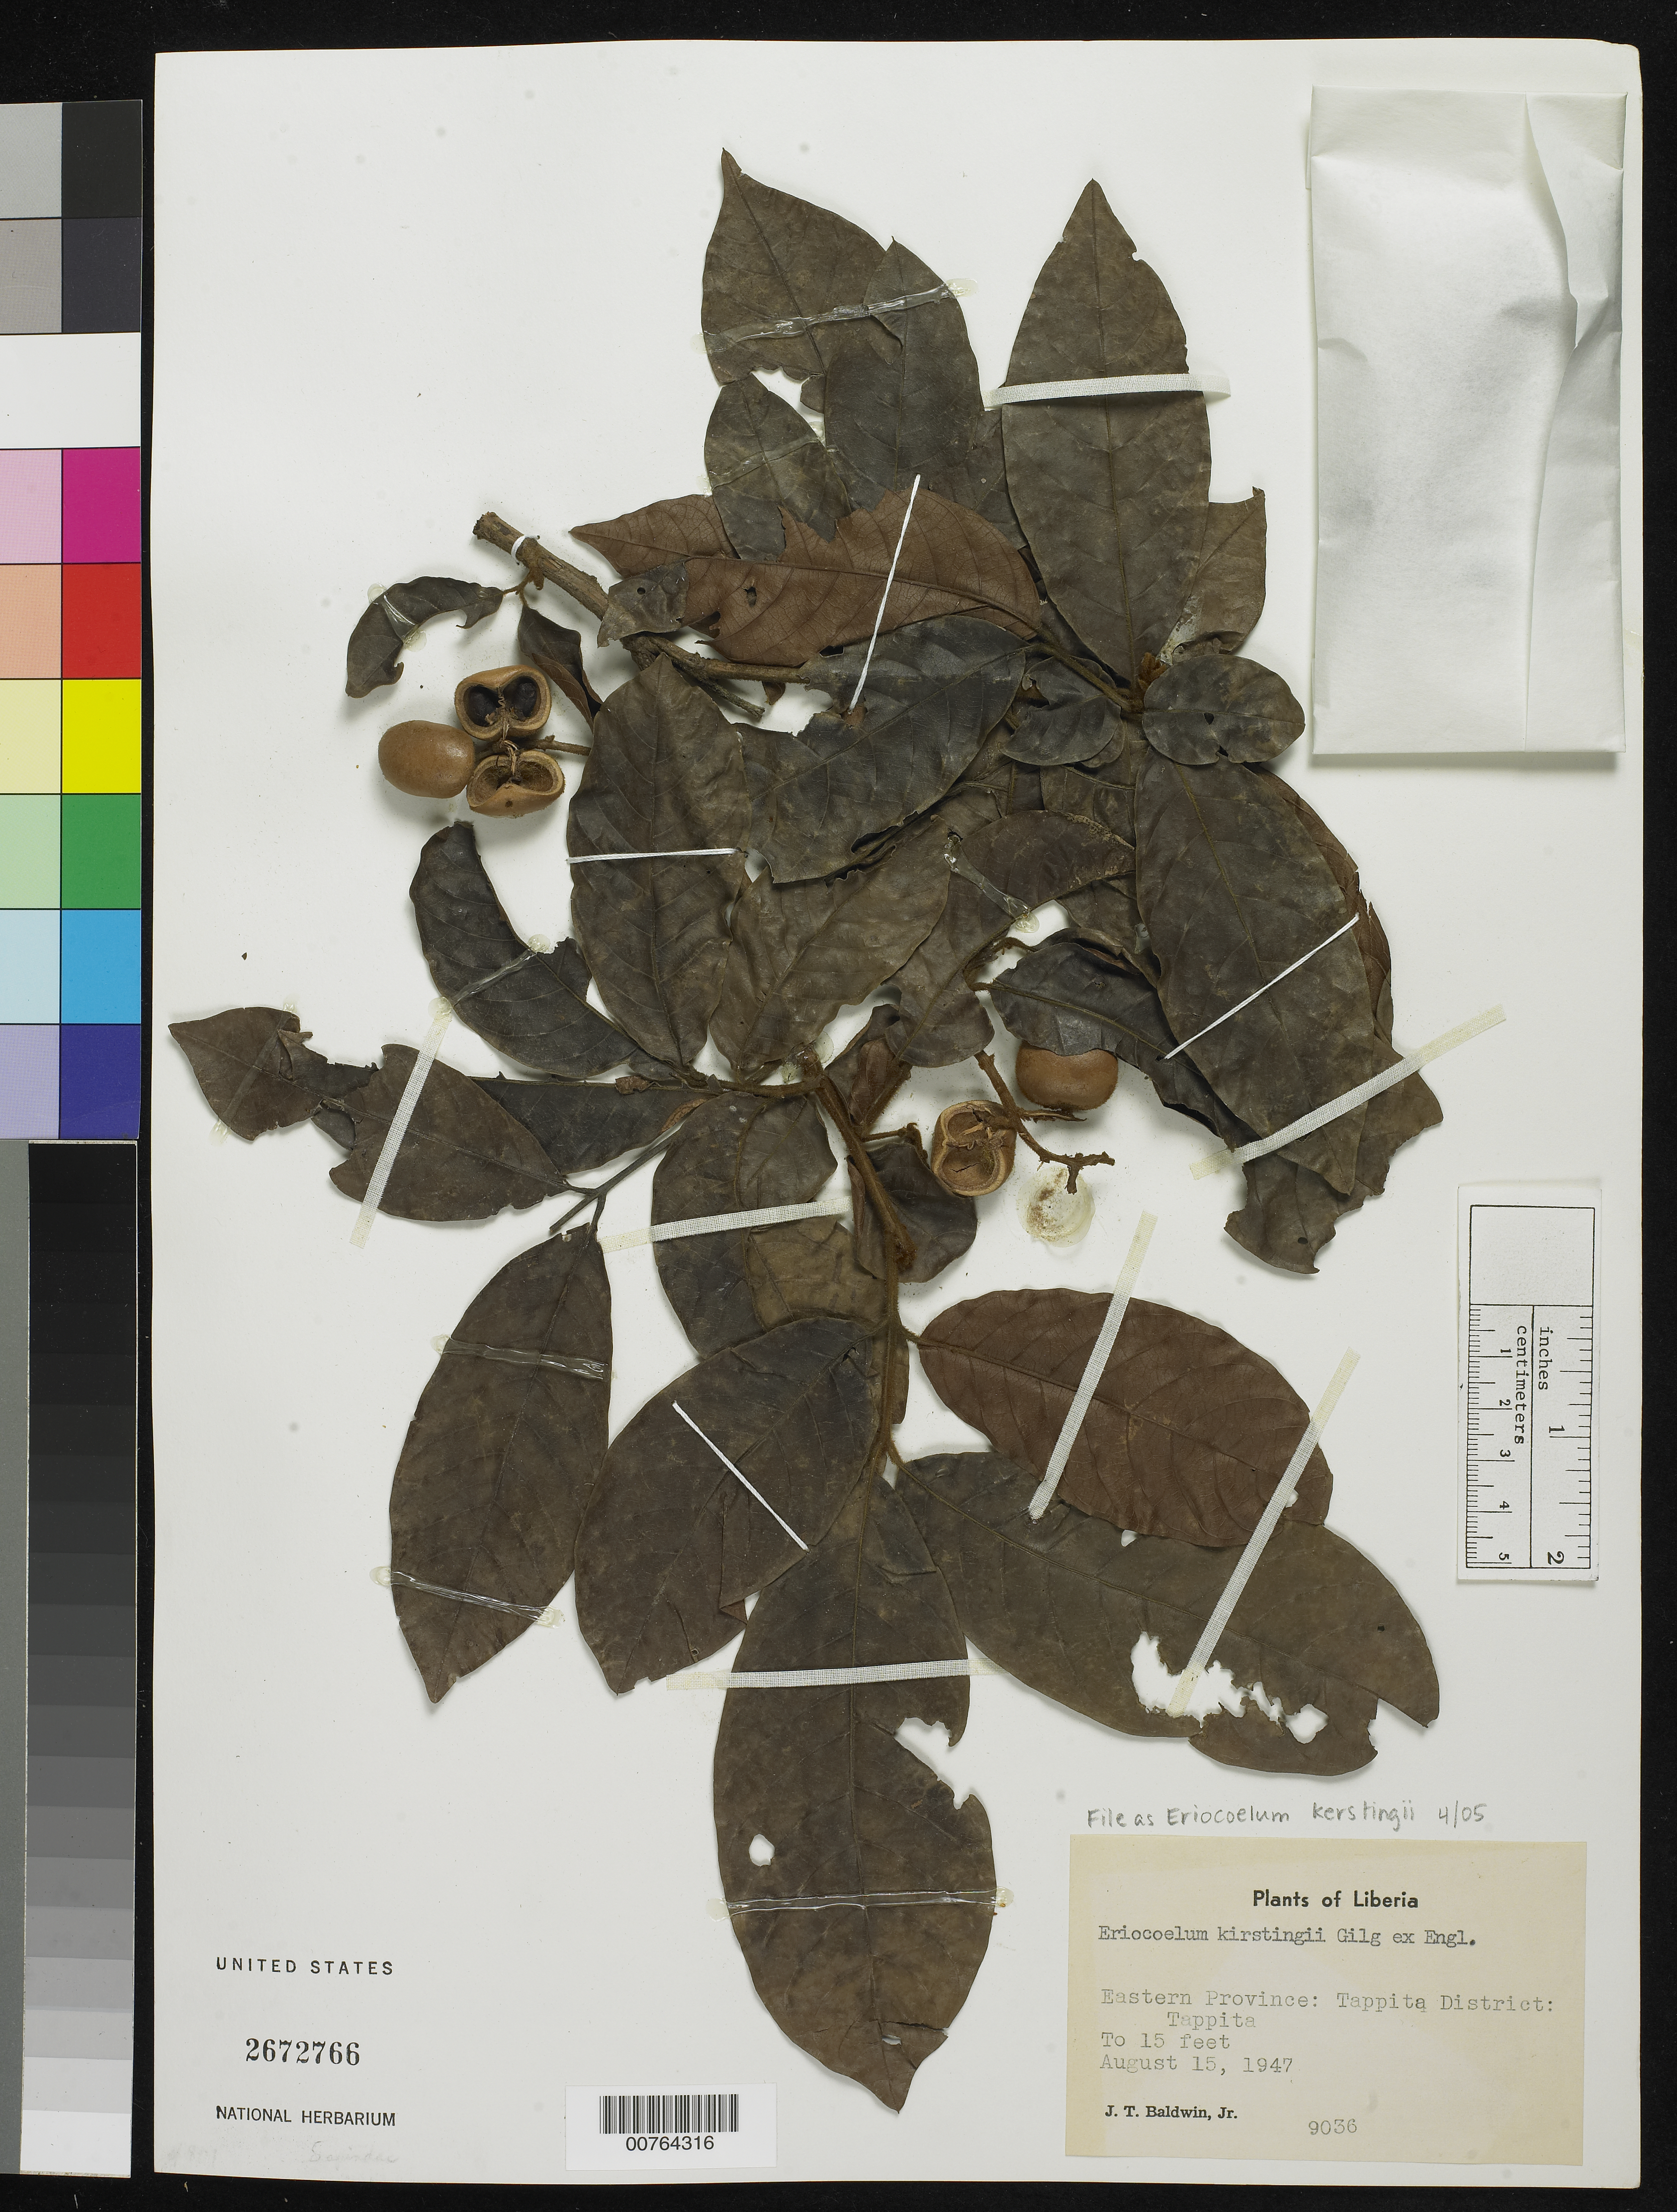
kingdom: Plantae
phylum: Tracheophyta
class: Magnoliopsida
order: Sapindales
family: Sapindaceae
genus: Eriocoelum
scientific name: Eriocoelum kerstingii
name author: Gilg ex Engl.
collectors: J. T. Baldwin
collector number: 9036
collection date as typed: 15 Aug 1947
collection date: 1947-08-15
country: Liberia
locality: Eastern Province: Tappita District: Tappita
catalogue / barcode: US 2672766